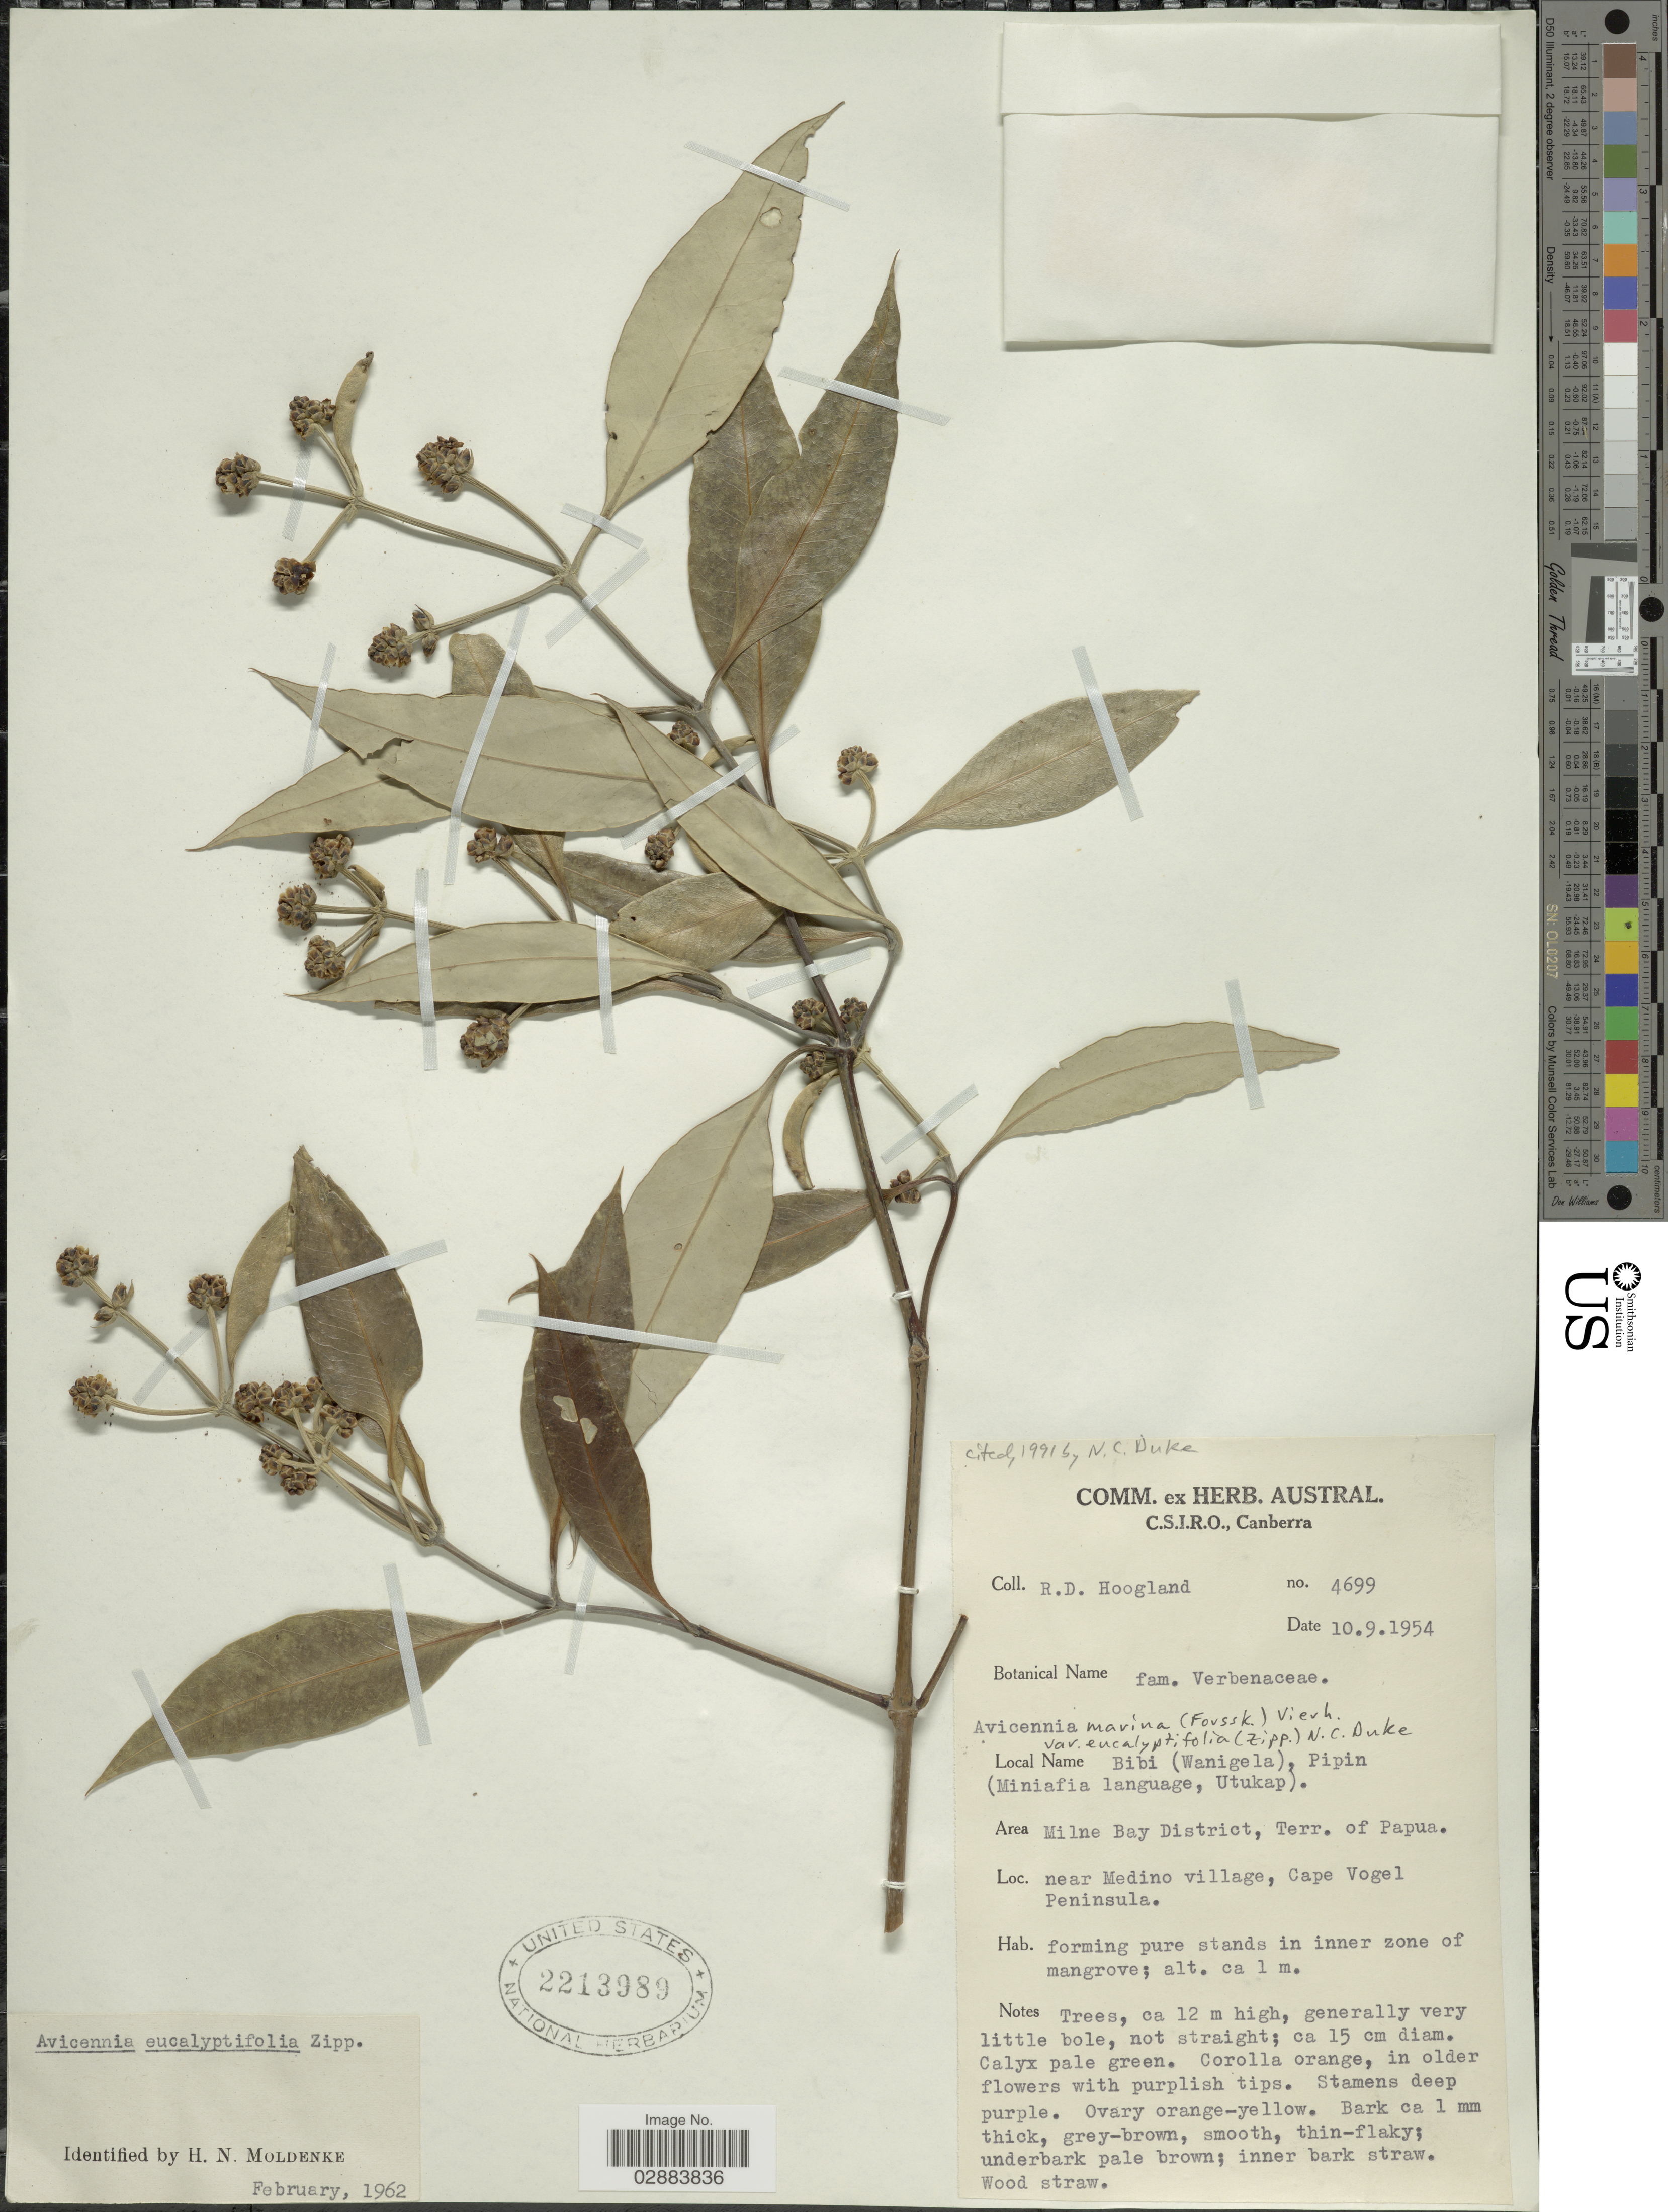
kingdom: Plantae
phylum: Tracheophyta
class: Magnoliopsida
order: Lamiales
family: Acanthaceae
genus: Avicennia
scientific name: Avicennia marina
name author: (Forssk.) Vierh.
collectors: R. D. Hoogland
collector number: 4699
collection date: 1954-09-10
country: Papua New Guinea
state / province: Milne Bay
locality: Milne Bay District, Terr. of Papua. Near Medino village, Cape Vogel Peninsula.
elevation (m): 1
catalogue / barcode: US 2213989